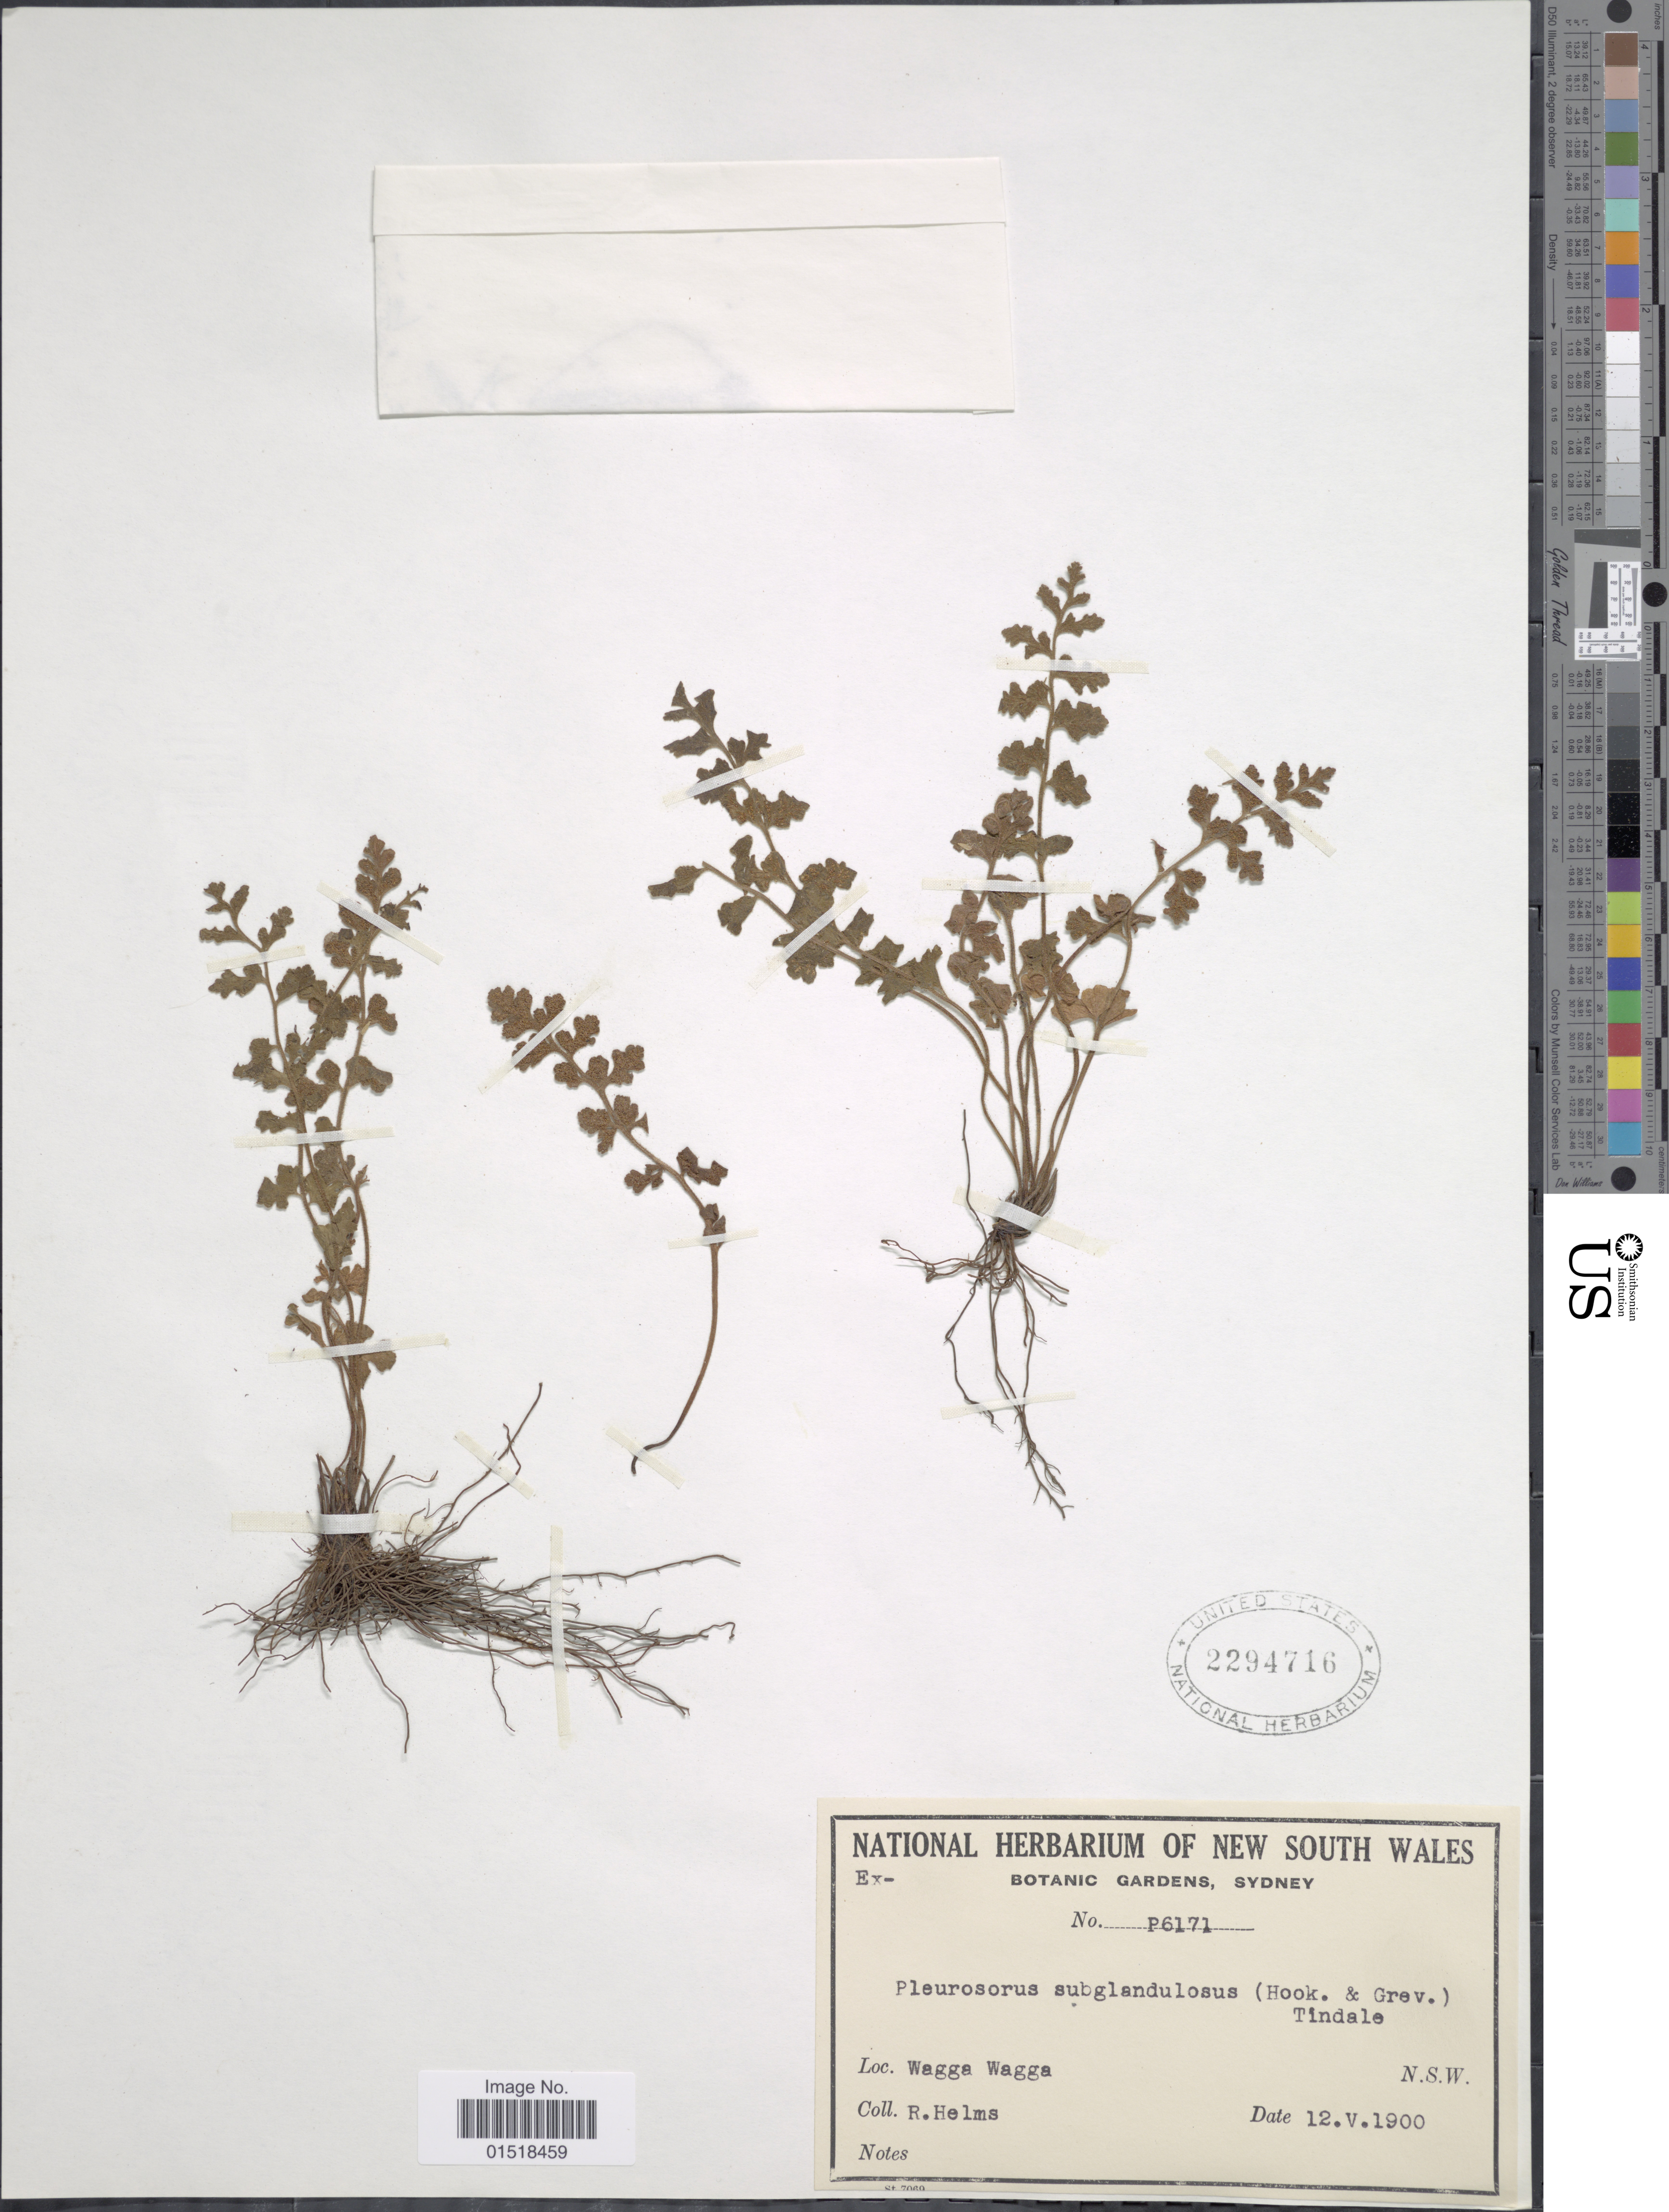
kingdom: Plantae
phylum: Tracheophyta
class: Polypodiopsida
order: Polypodiales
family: Aspleniaceae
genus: Asplenium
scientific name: Asplenium subglandulosum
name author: (Hook. & Grev.) Salvo et al.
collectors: R. Helms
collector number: P6171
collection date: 1900-05-12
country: Australia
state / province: New South Wales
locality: Wagga Wagga.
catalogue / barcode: US 2294716